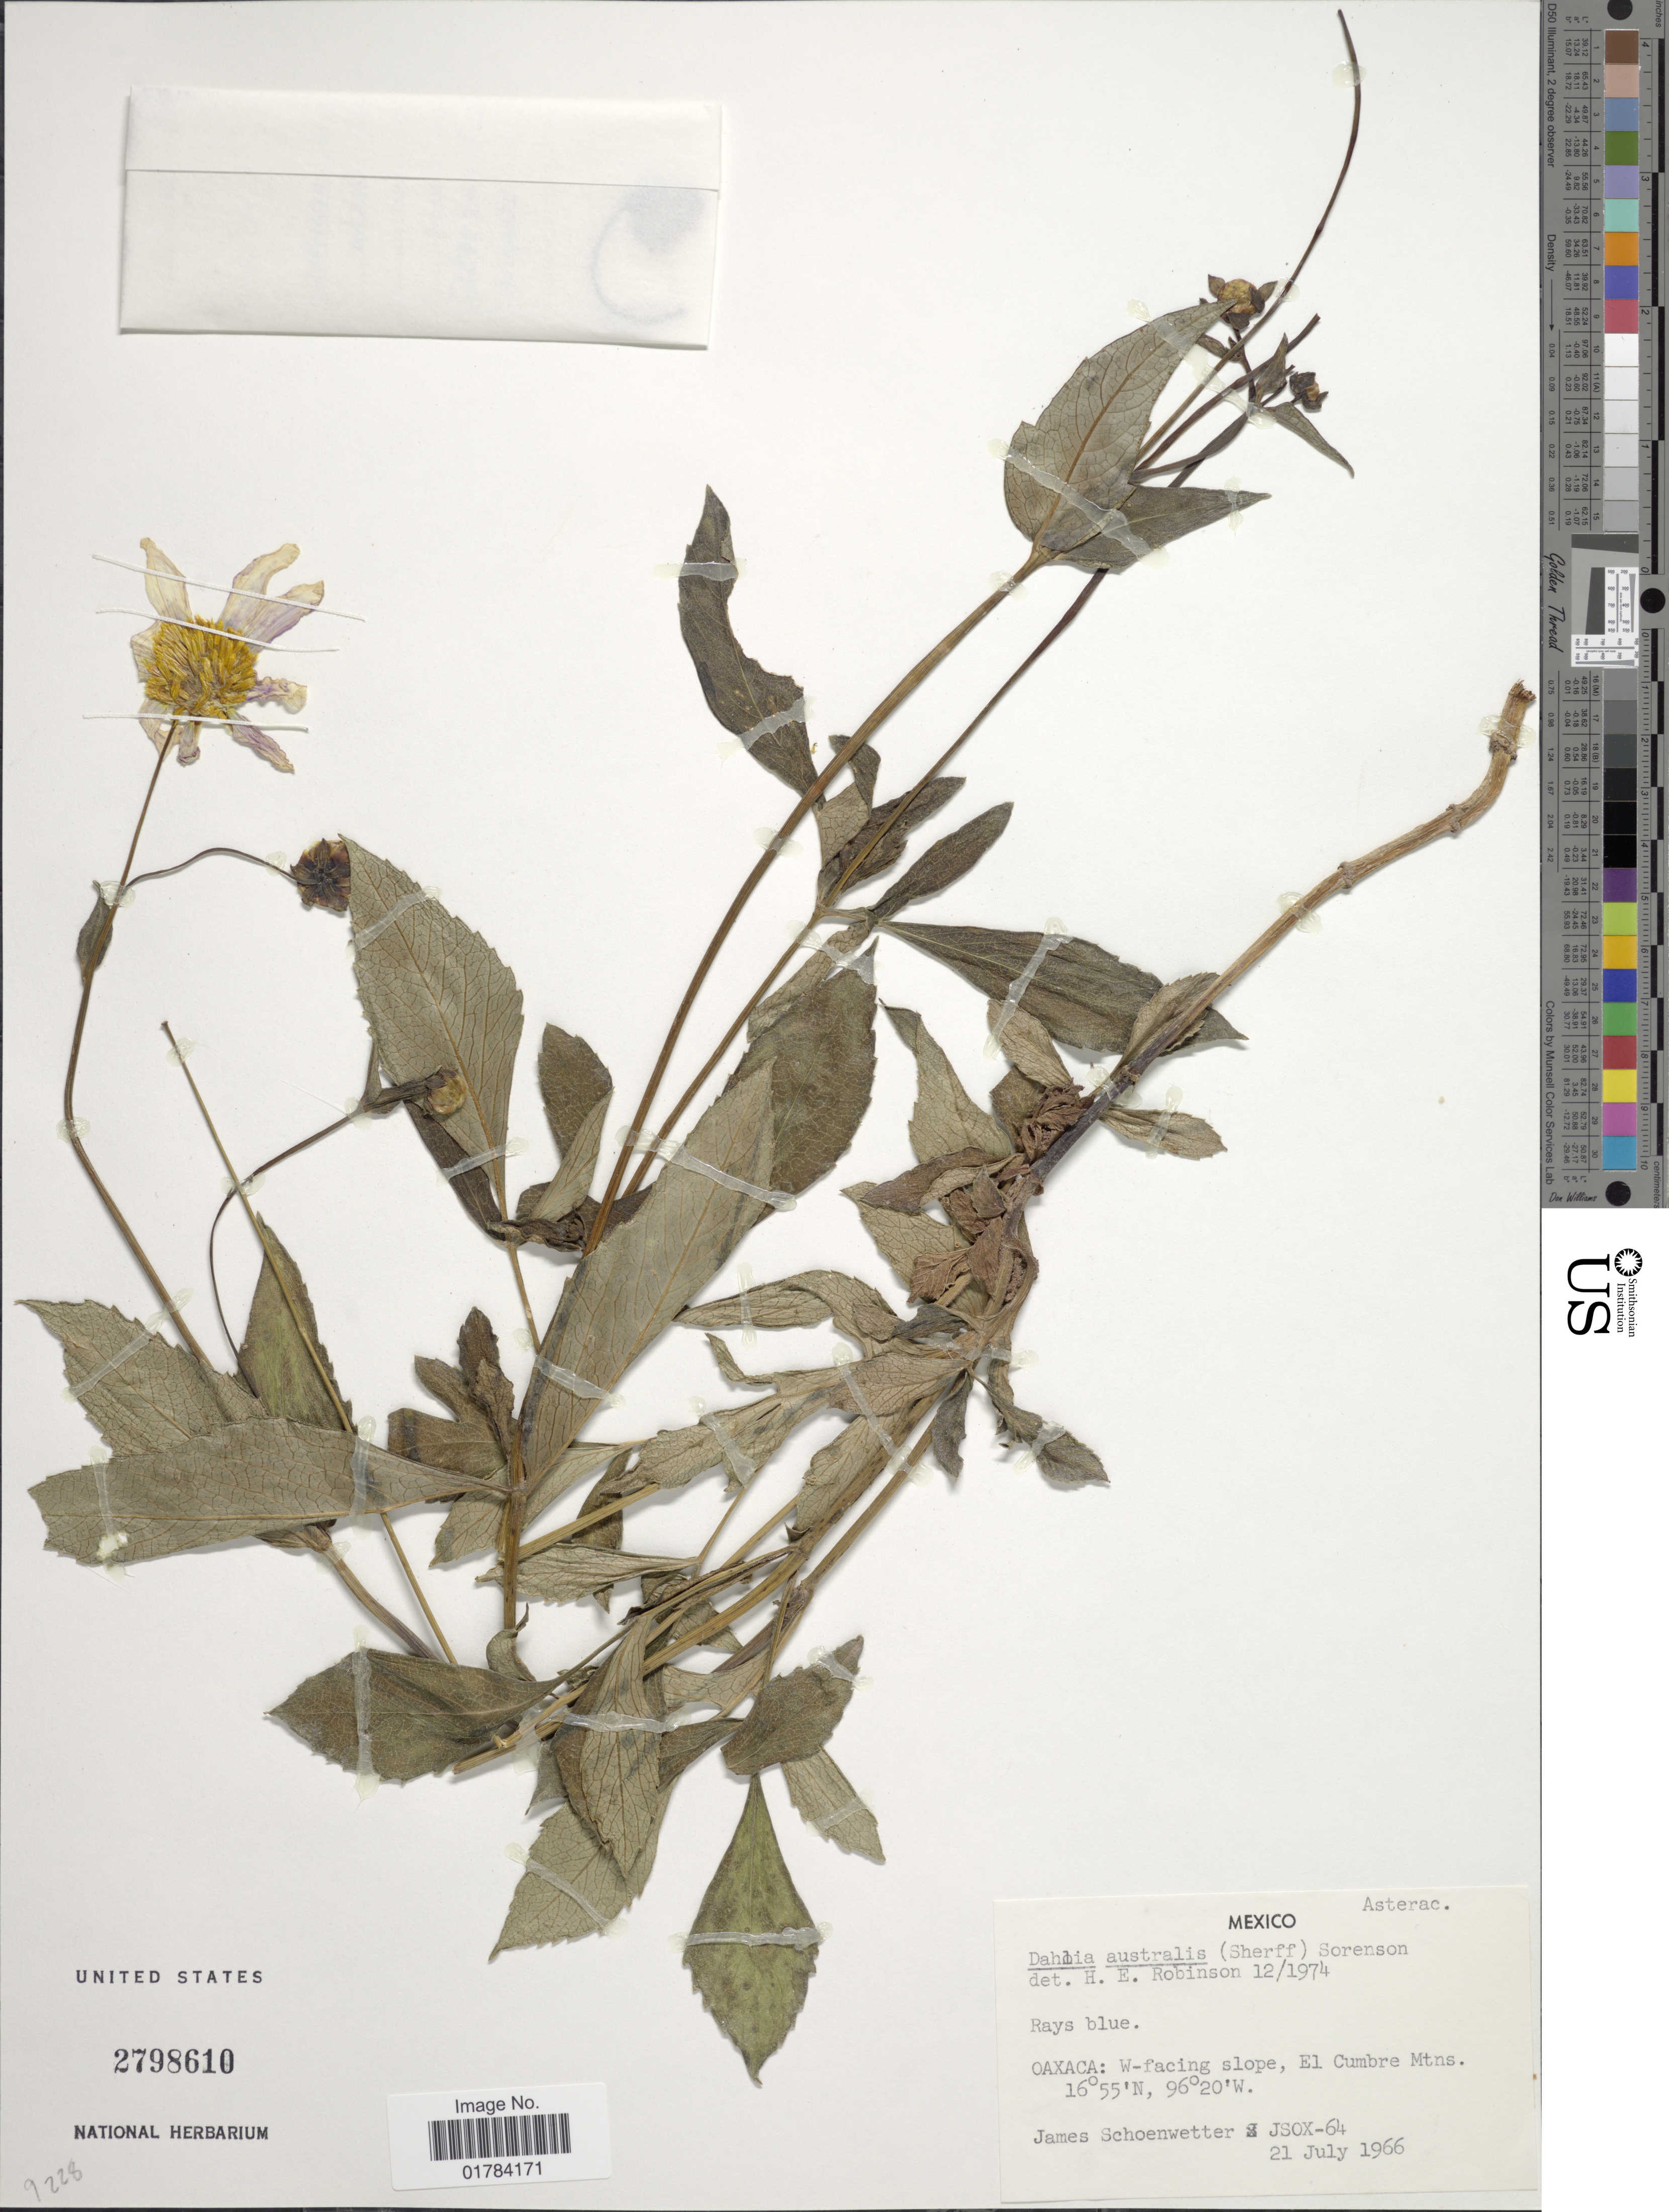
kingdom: Plantae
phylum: Tracheophyta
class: Magnoliopsida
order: Asterales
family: Asteraceae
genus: Dahlia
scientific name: Dahlia australis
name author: (Sherff) P.D. Sørensen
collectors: J. Schoenwetter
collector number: JSOX64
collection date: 1966-07-21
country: Mexico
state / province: Oaxaca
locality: W-facing slope, El Cumbre Mtns.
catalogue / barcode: US 2798610